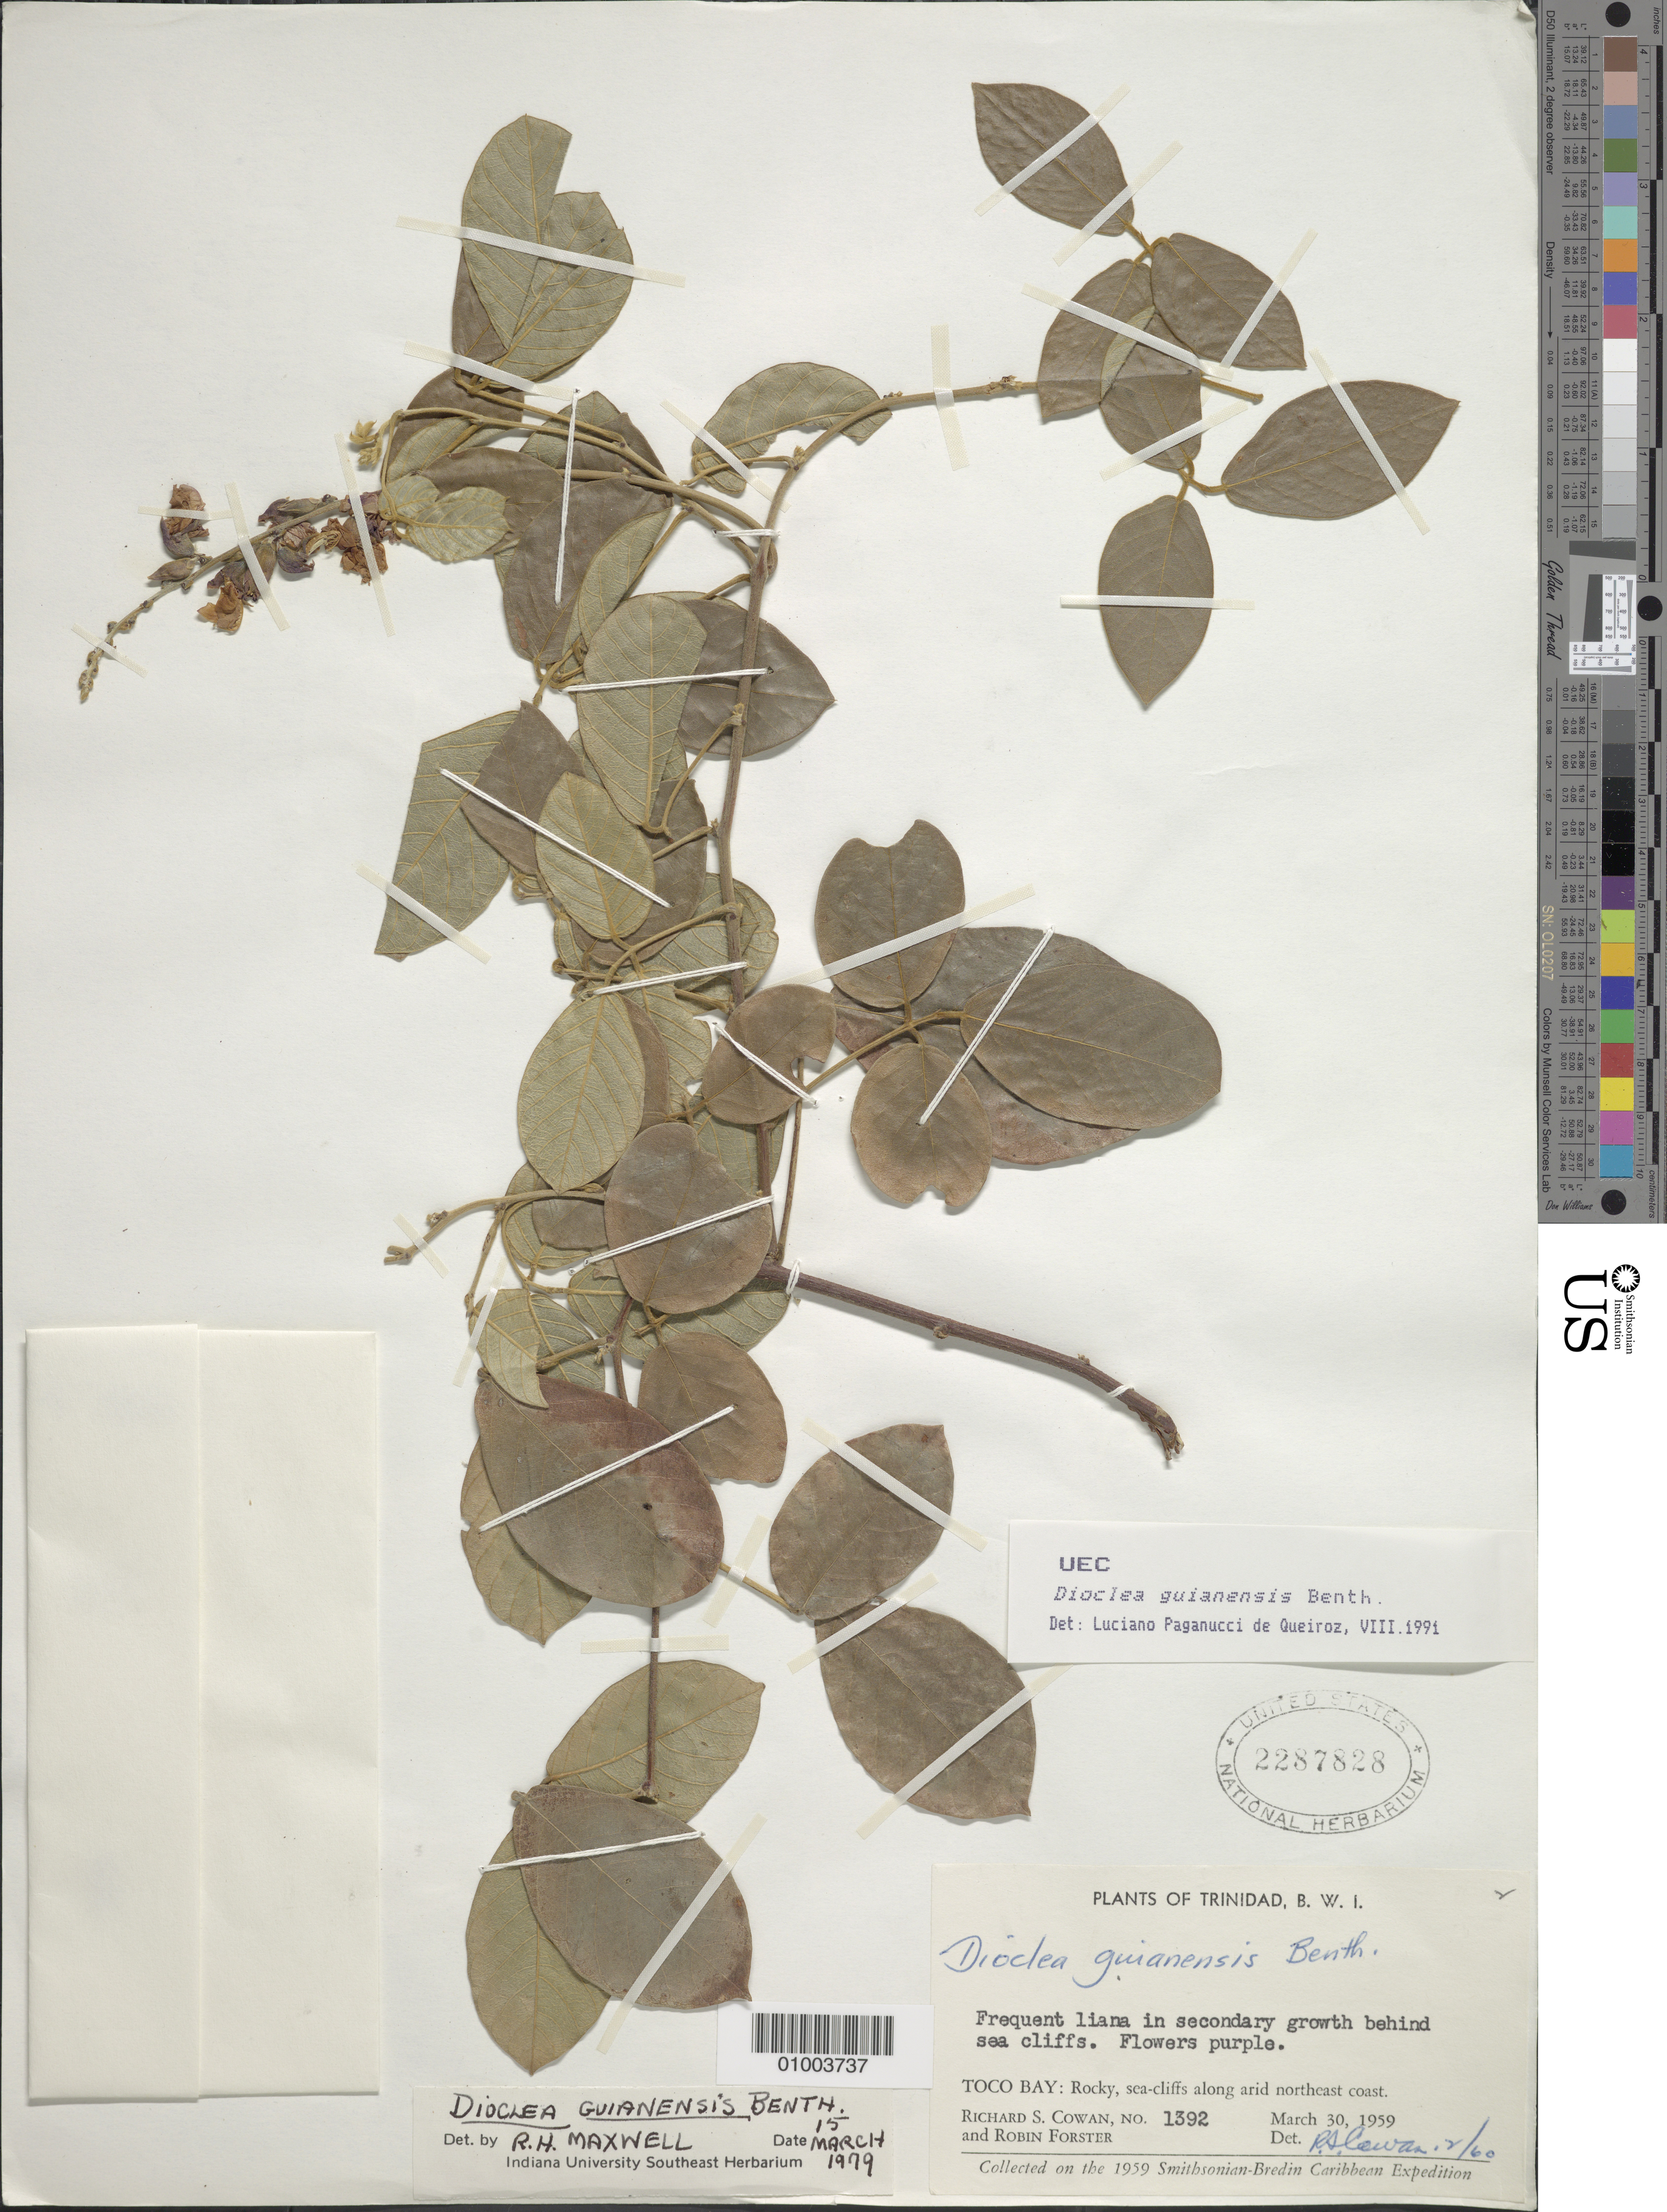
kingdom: Plantae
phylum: Tracheophyta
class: Magnoliopsida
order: Fabales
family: Fabaceae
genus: Dioclea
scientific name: Dioclea guianensis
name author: Benth.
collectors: R. S. Cowan & R. Forster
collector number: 1392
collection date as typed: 30 Mar 1959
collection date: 1959-03-30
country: Trinidad and Tobago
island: Trinidad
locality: Taco Bay: Rocky, sea-cliffs along arid northeast coast. Flwoers purple. Frequent liana in secondary growth behind sea cliffs.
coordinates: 0 N, 0 E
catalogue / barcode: US 2287828